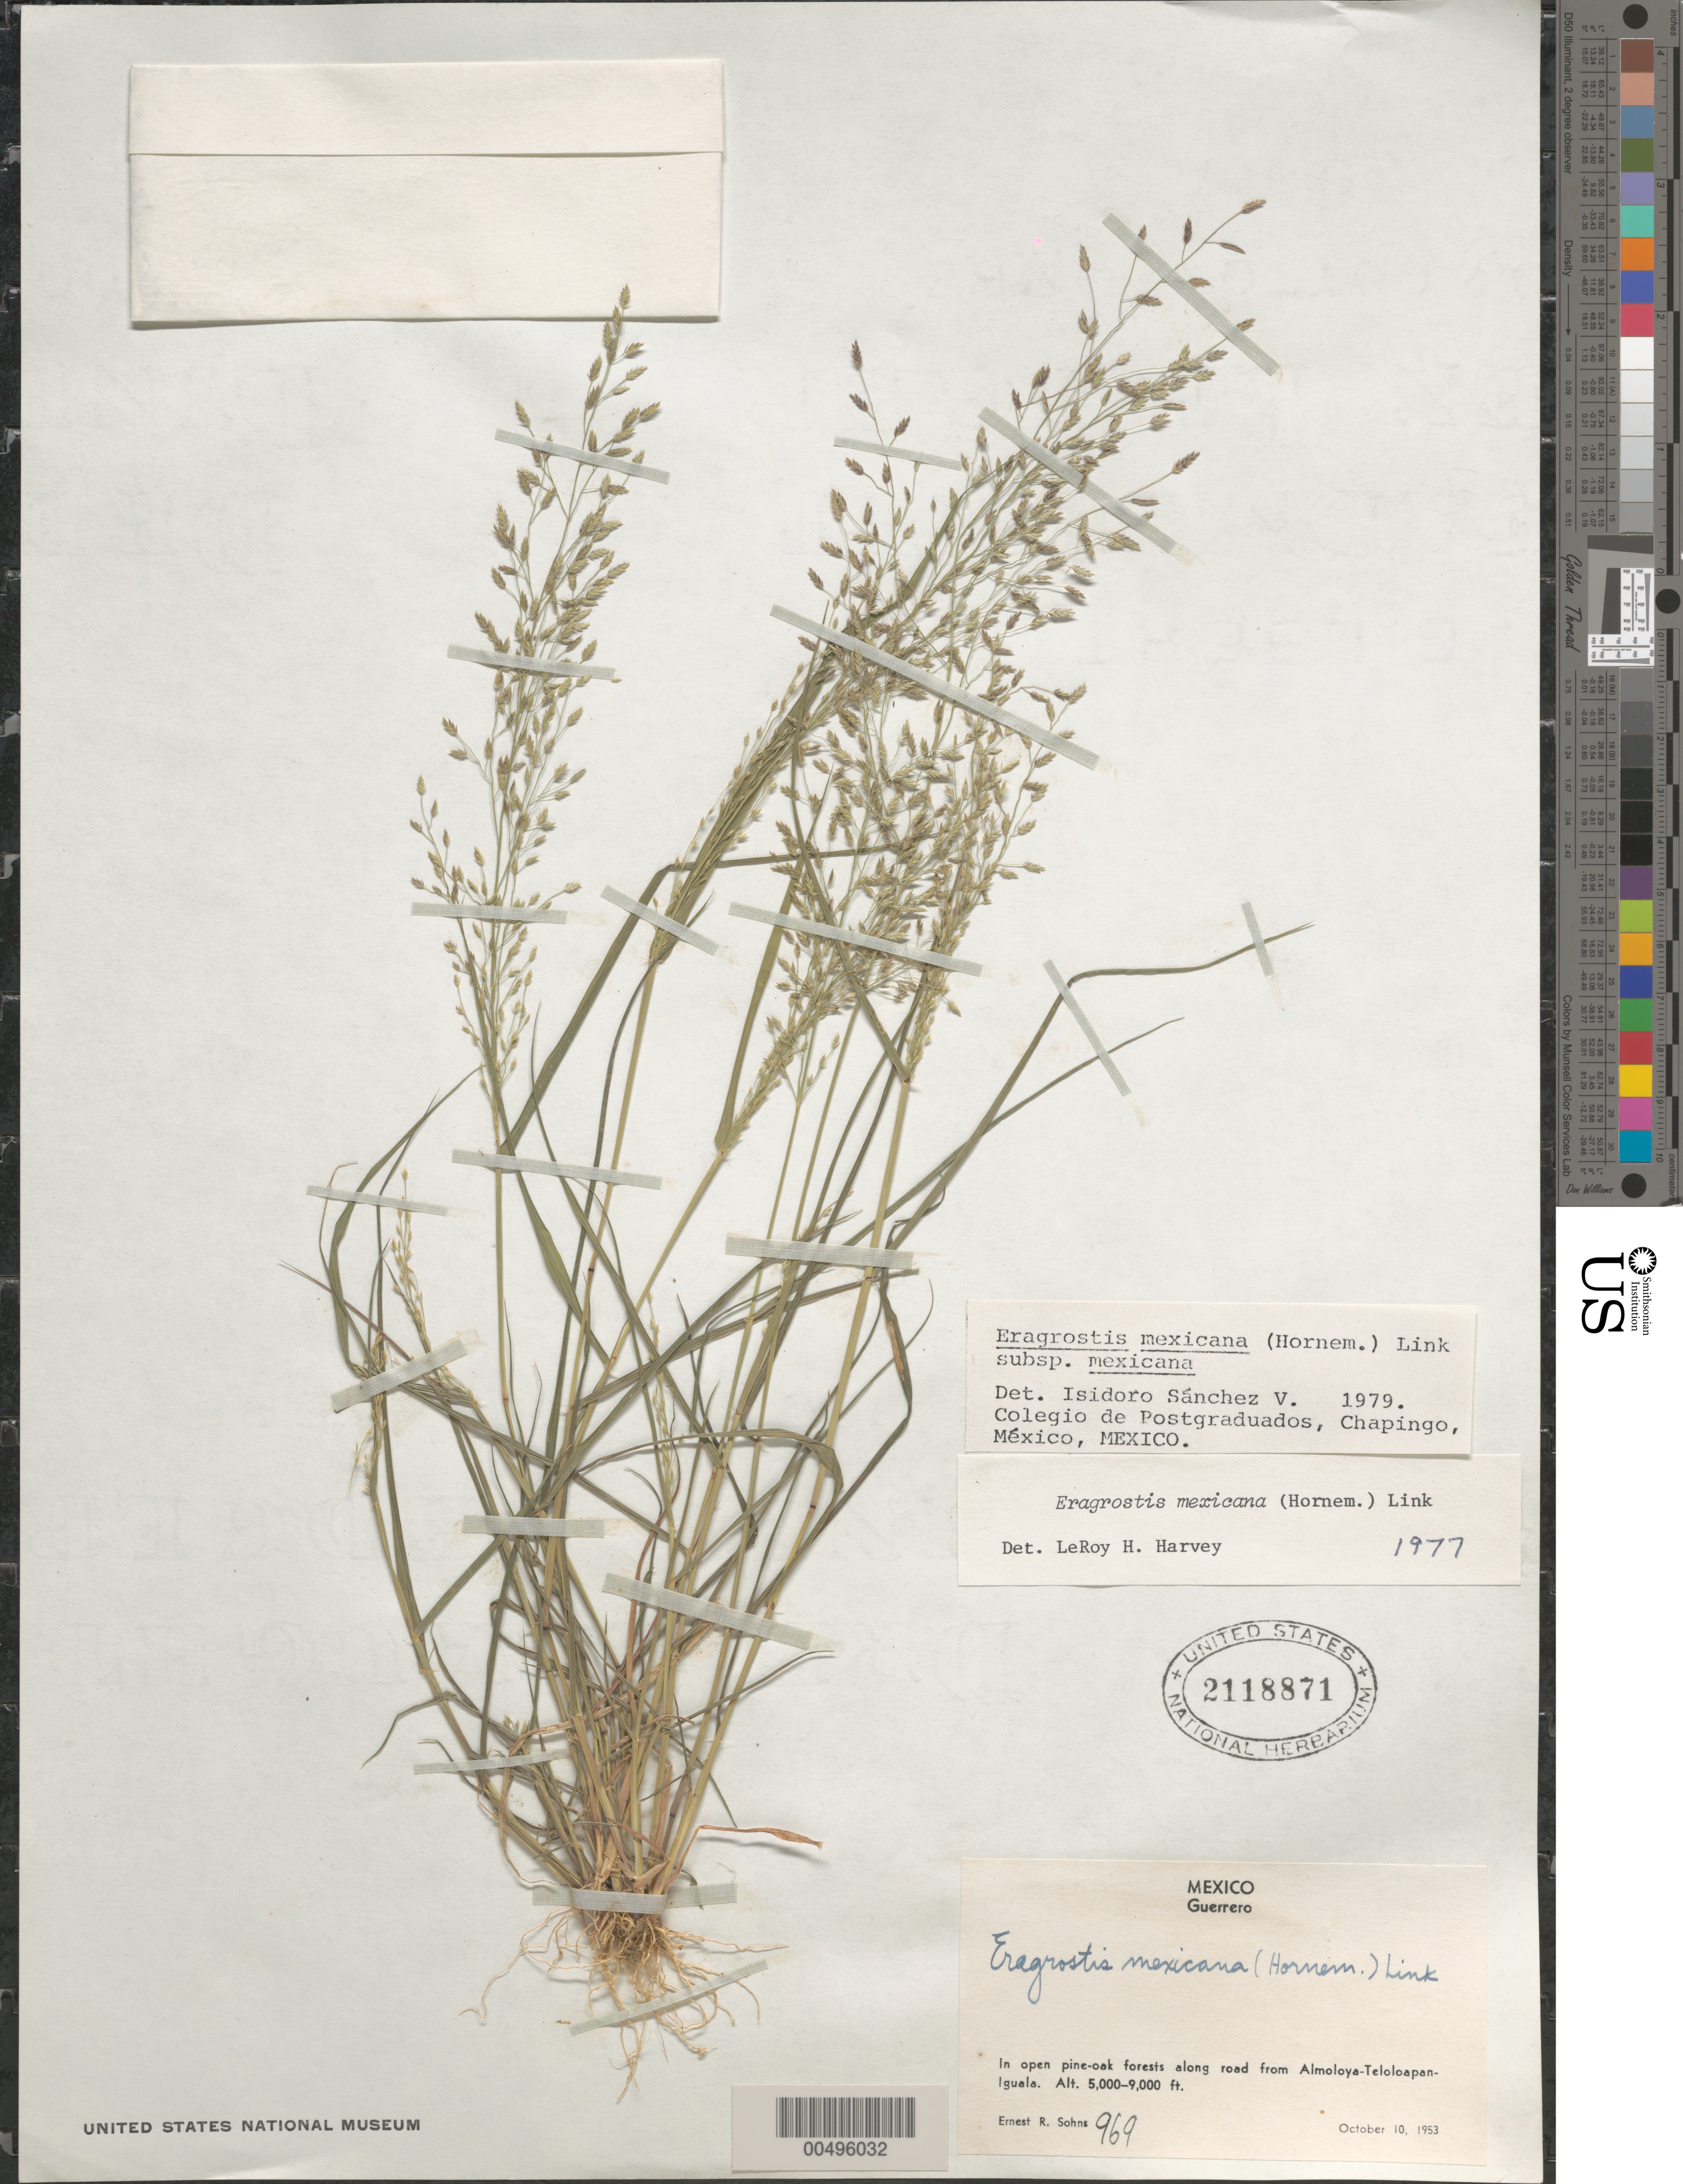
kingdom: Plantae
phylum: Tracheophyta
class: Liliopsida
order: Poales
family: Poaceae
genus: Eragrostis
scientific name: Eragrostis mexicana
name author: (Hornem.) Link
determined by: Sánchez Vega, I. M.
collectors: E. R. Sohns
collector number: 969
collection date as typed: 10 Oct 1953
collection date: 1953-10-10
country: Mexico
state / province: Guerrero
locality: Along rd from Almoloya - Teloloapan - Iguala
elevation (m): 1524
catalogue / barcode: US 2118871